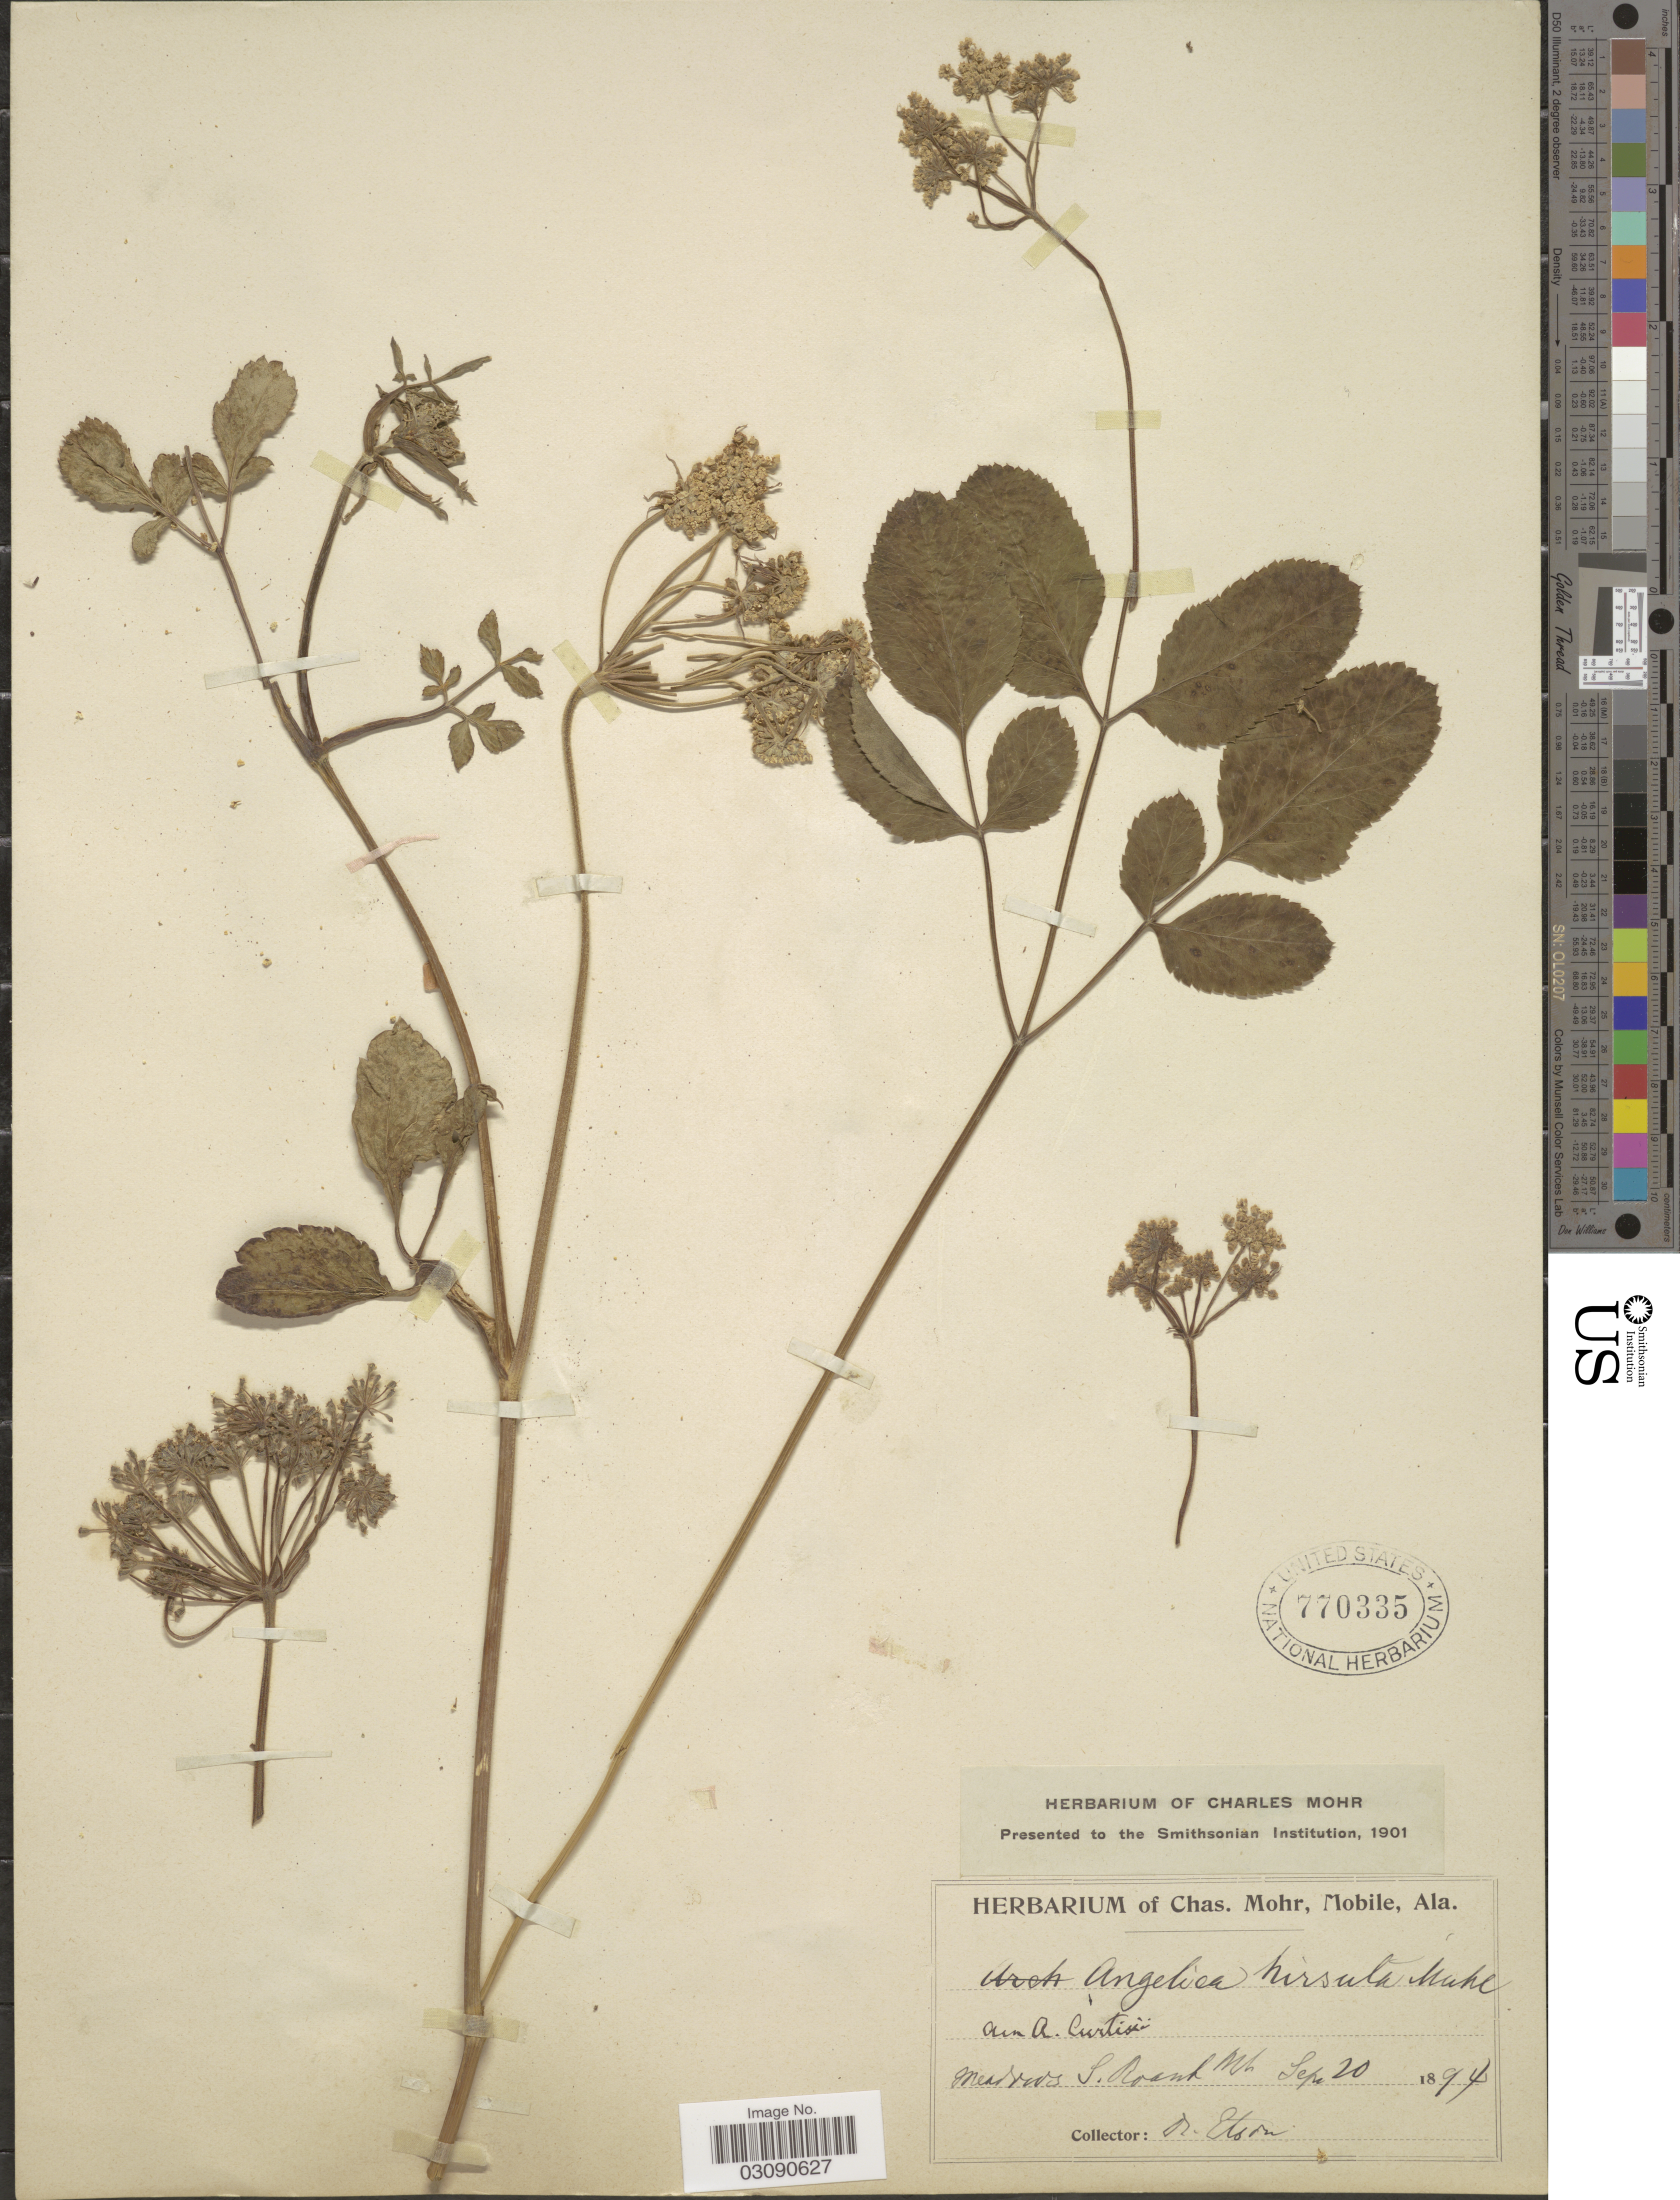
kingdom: Plantae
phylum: Tracheophyta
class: Magnoliopsida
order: Apiales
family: Apiaceae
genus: Angelica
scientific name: Angelica venenosa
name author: (Greenway) Fernald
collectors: -. Etson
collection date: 1894-09-20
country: United States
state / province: Tennessee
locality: Meadows S. Roant. Mt.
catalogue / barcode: US 770335